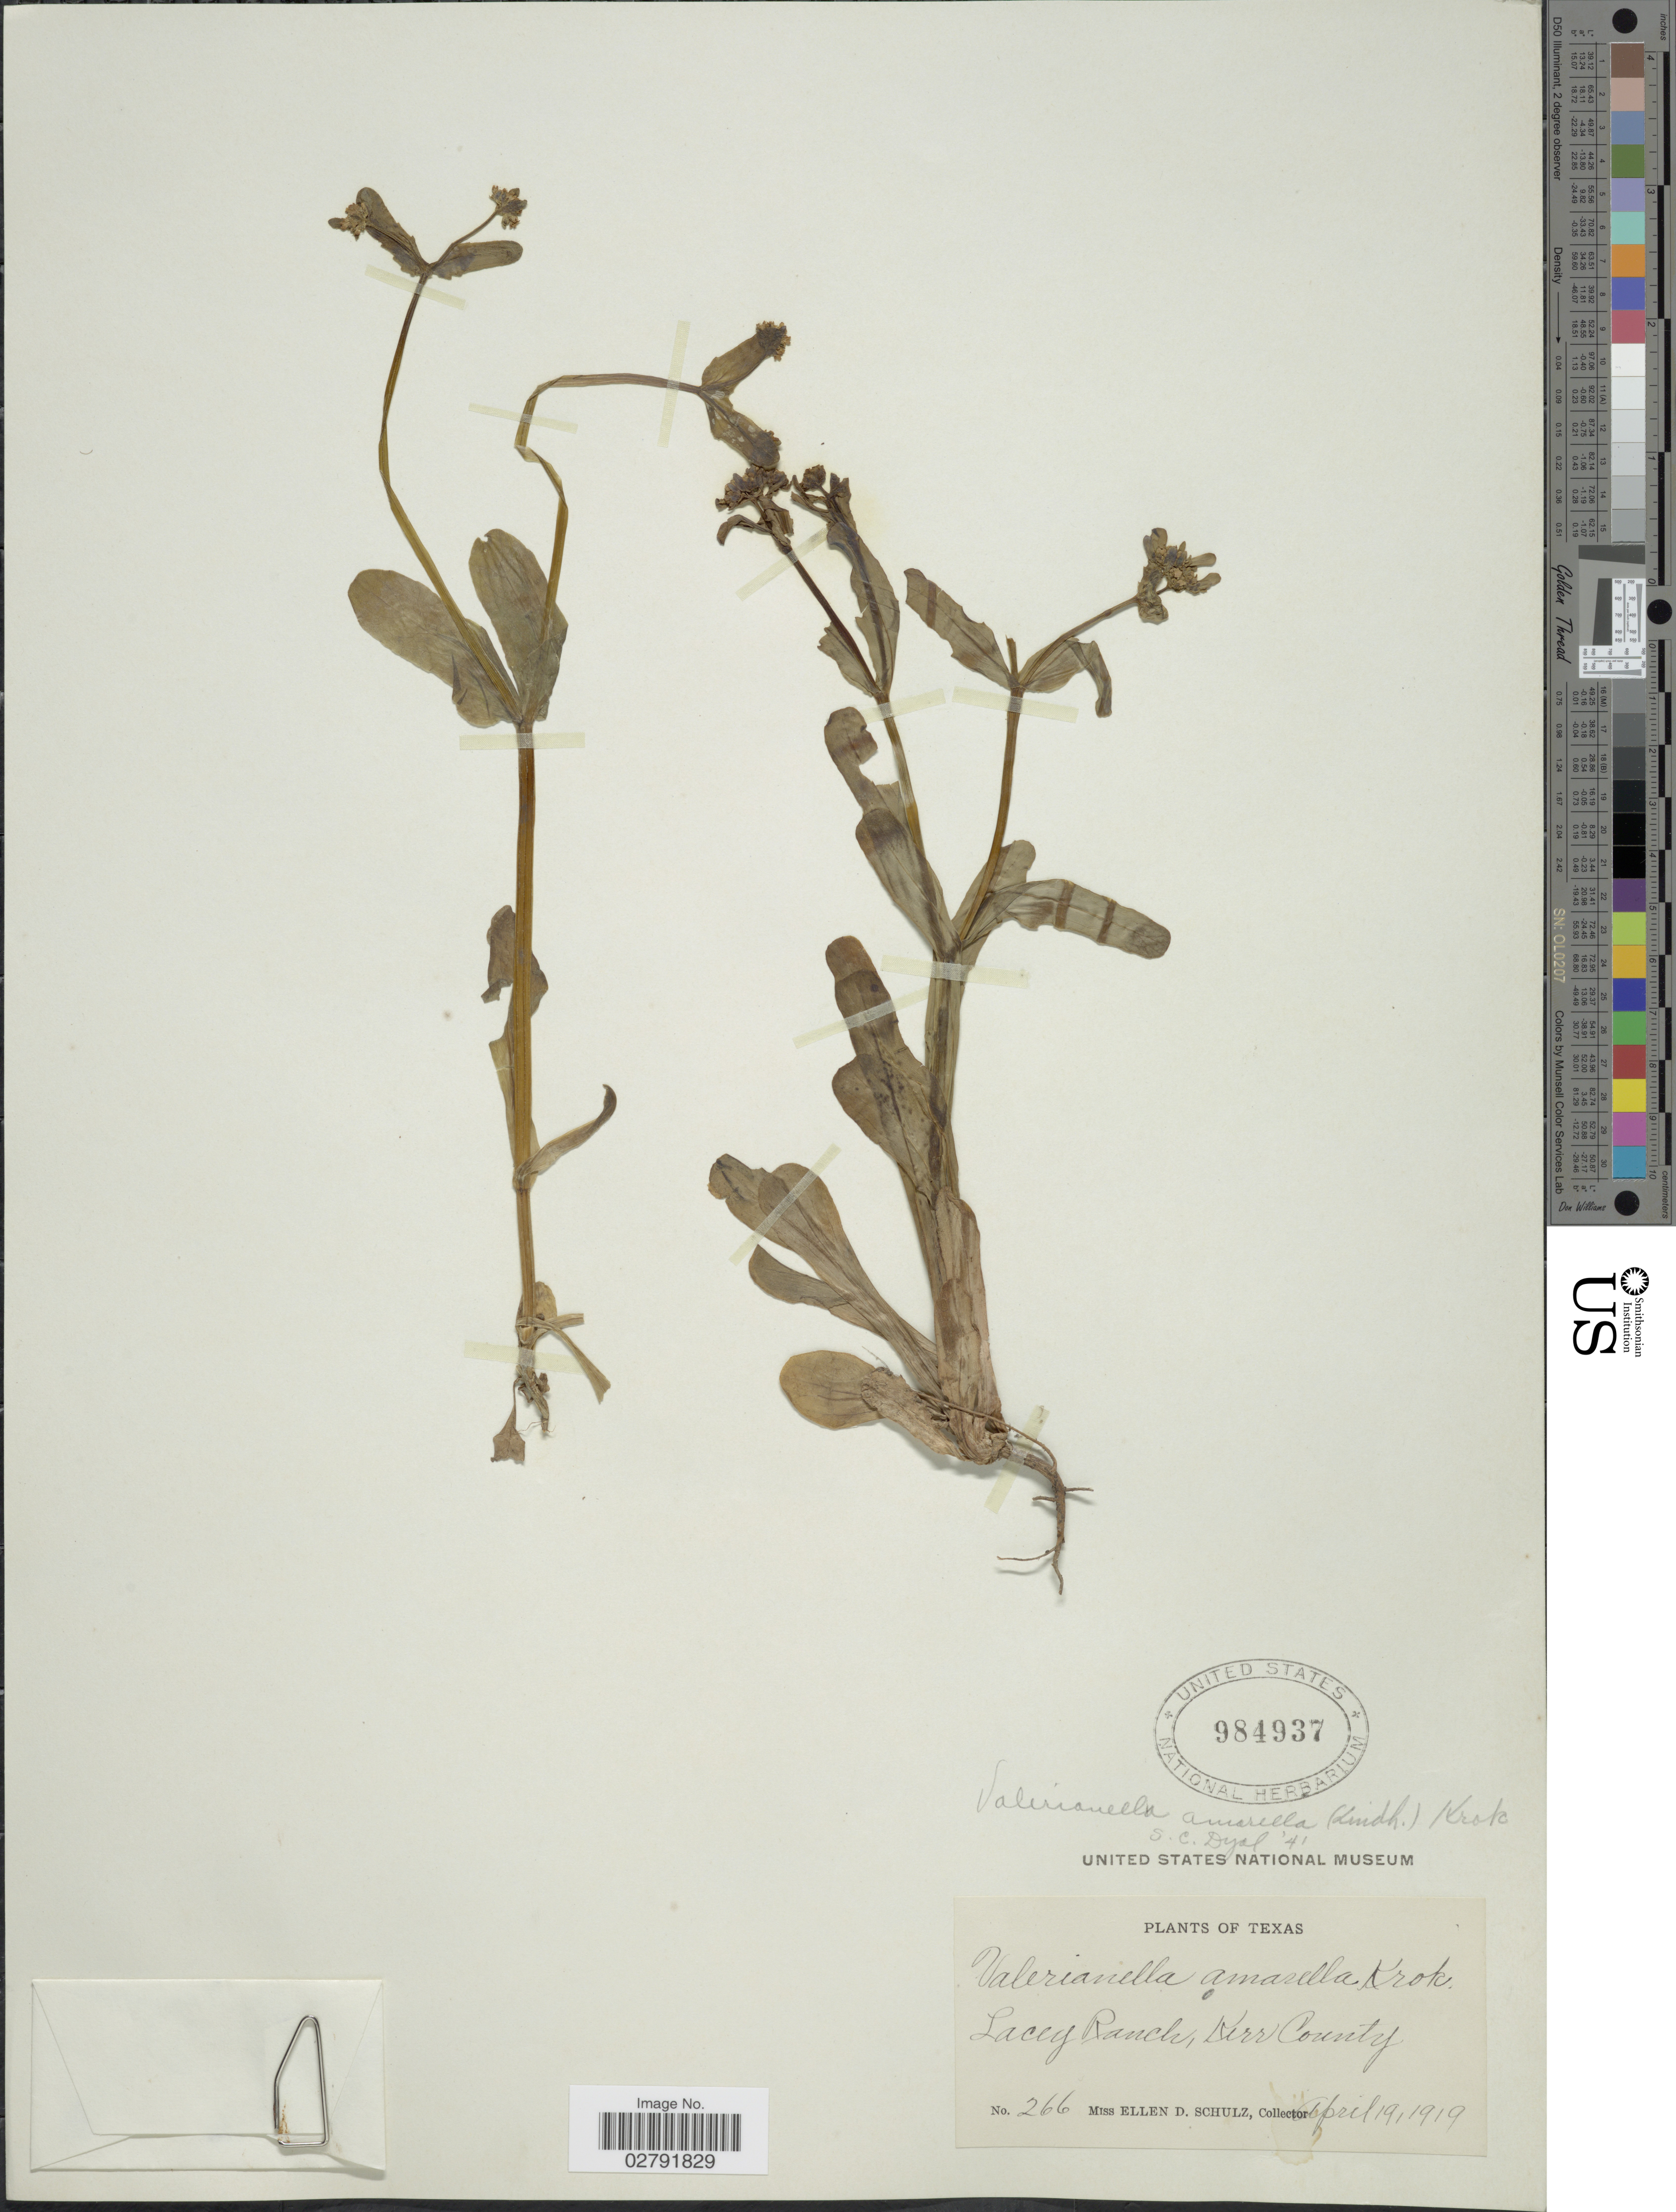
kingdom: Plantae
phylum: Tracheophyta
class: Magnoliopsida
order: Dipsacales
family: Caprifoliaceae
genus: Valerianella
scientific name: Valerianella amarella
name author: (Lindl. ex Engelm.) Krok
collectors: E. D. Schulz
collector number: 266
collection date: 1919-04-19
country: United States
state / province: Texas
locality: Lacey Ranch, Kerr County.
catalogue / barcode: US 984937